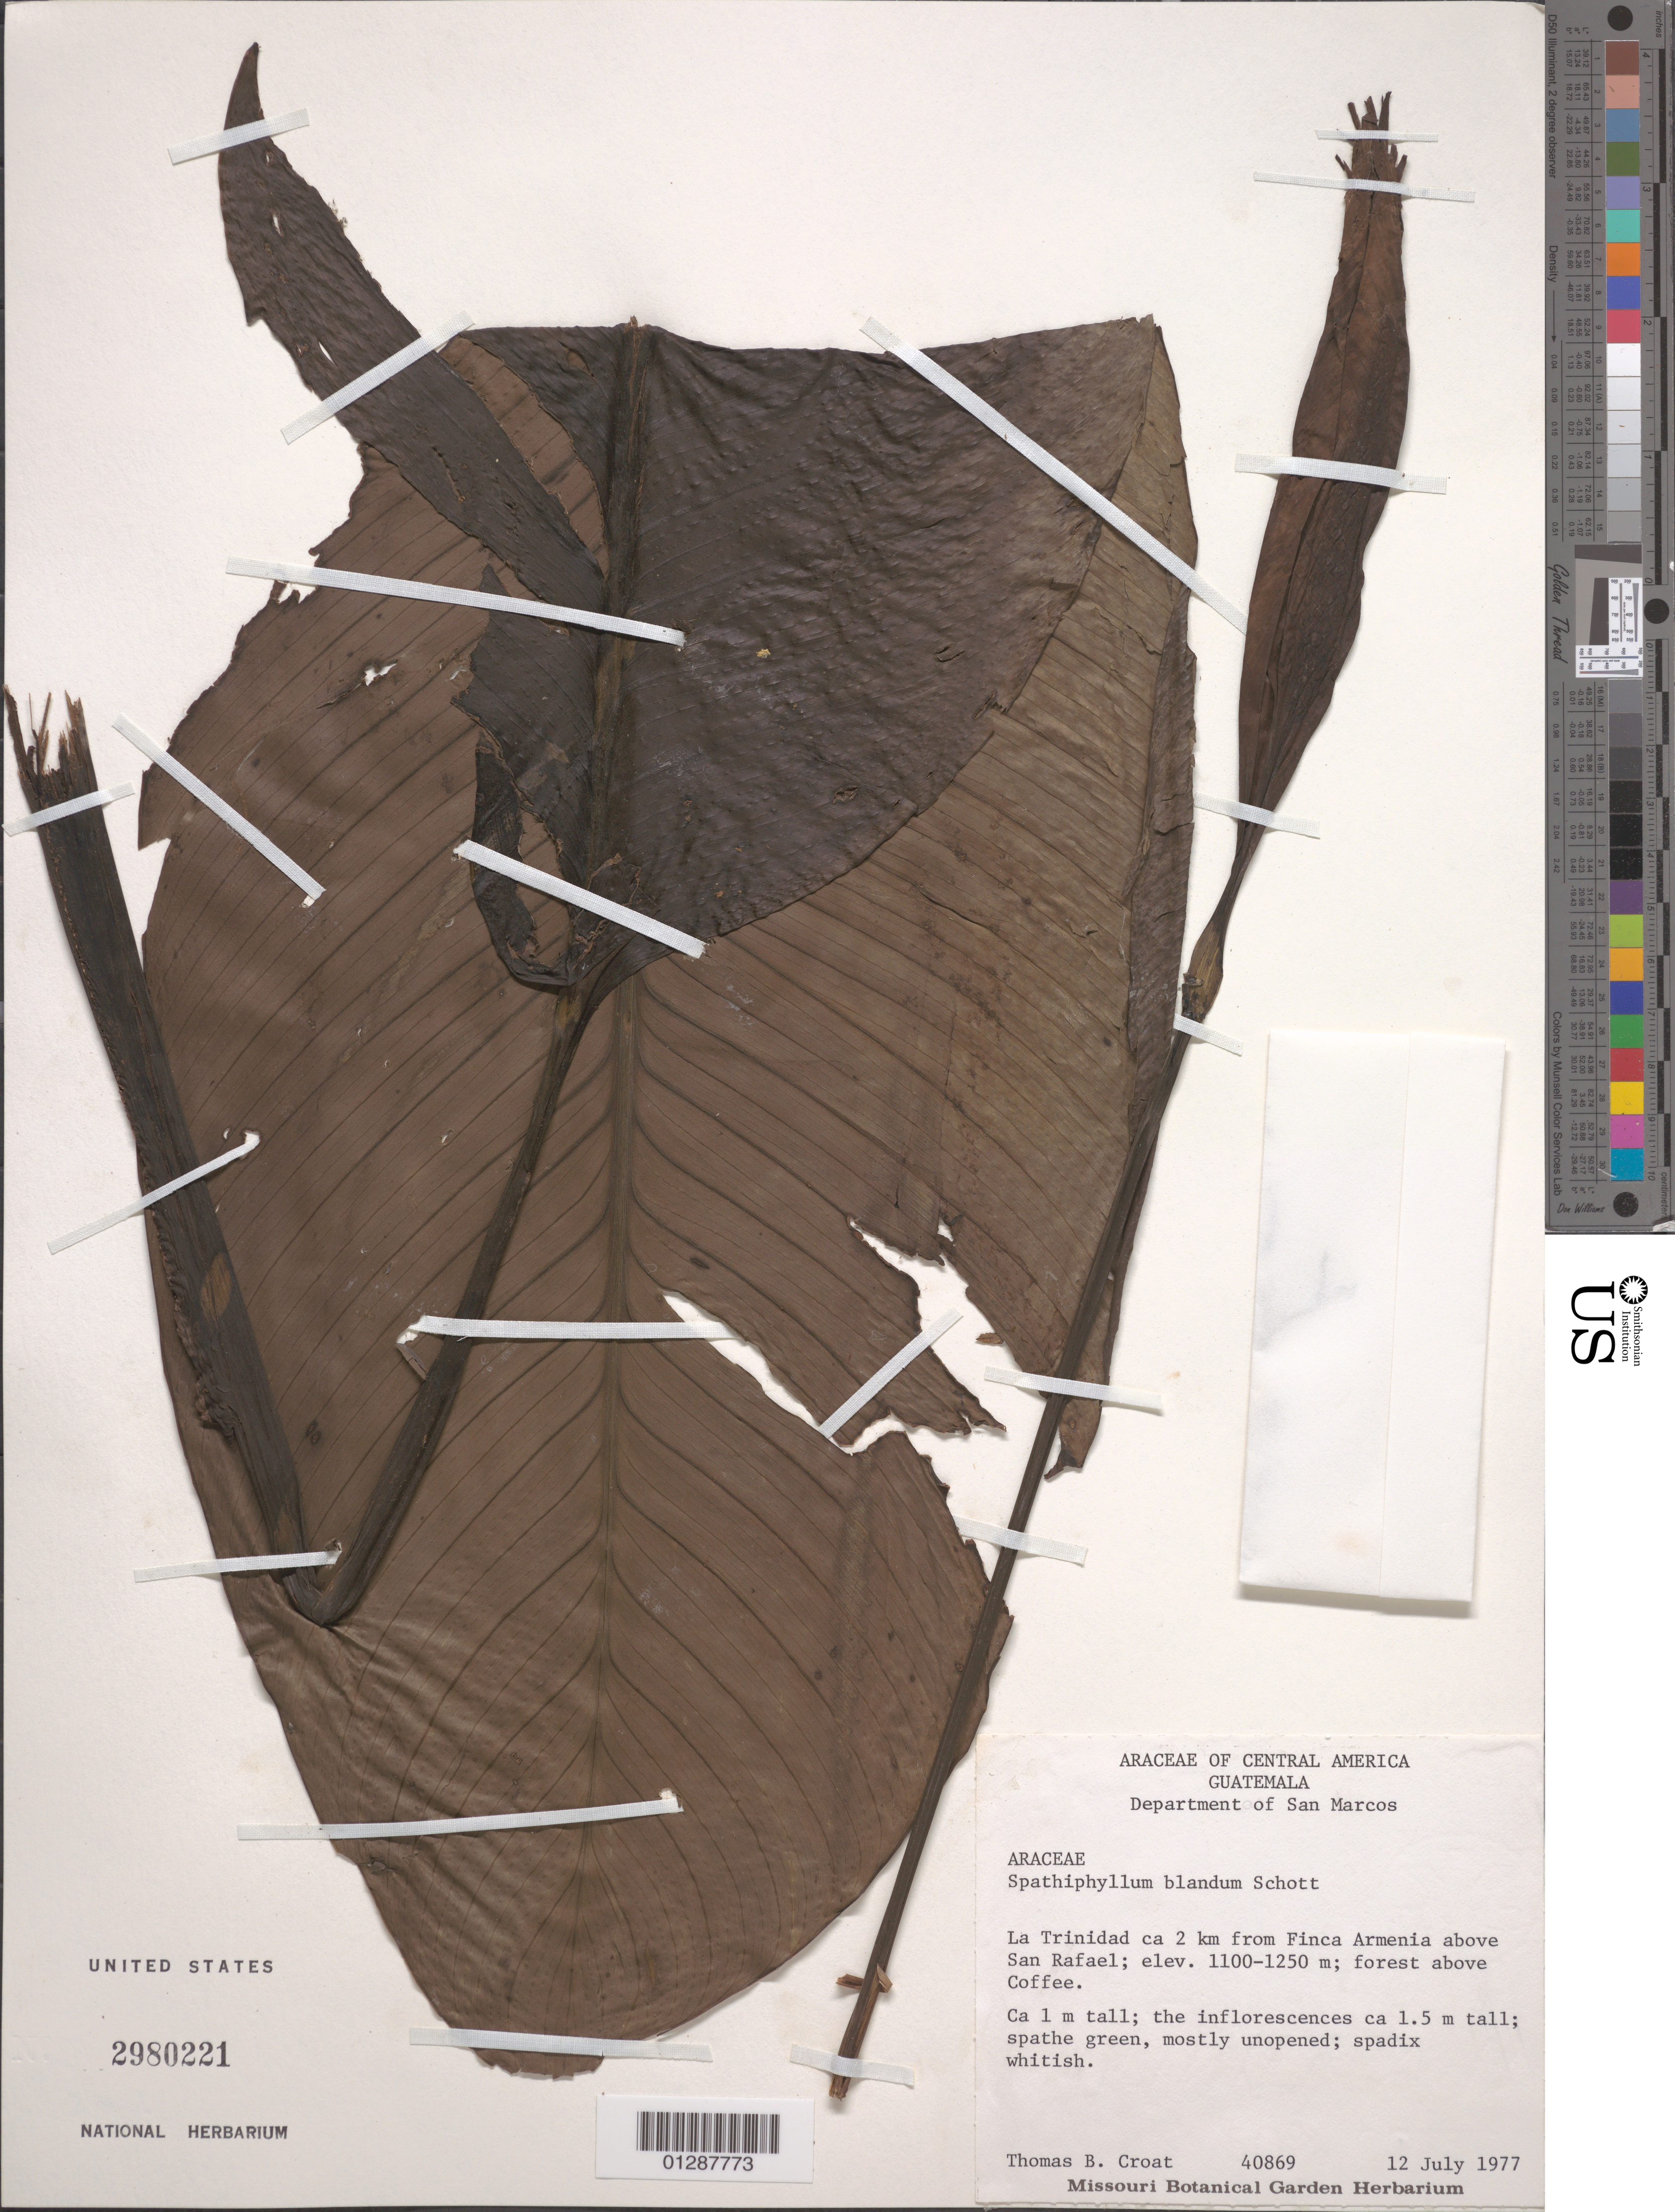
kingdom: Plantae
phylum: Tracheophyta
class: Liliopsida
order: Alismatales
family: Araceae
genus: Spathiphyllum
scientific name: Spathiphyllum blandum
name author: Schott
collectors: T. B. Croat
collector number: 40869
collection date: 1977-07-12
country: Guatemala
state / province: San Marcos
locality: Department of San Marcos. La Trinidad ca 2 km from Finca Armenia above San Rafael; forest above Coffee.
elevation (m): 1100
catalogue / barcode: US 2980221